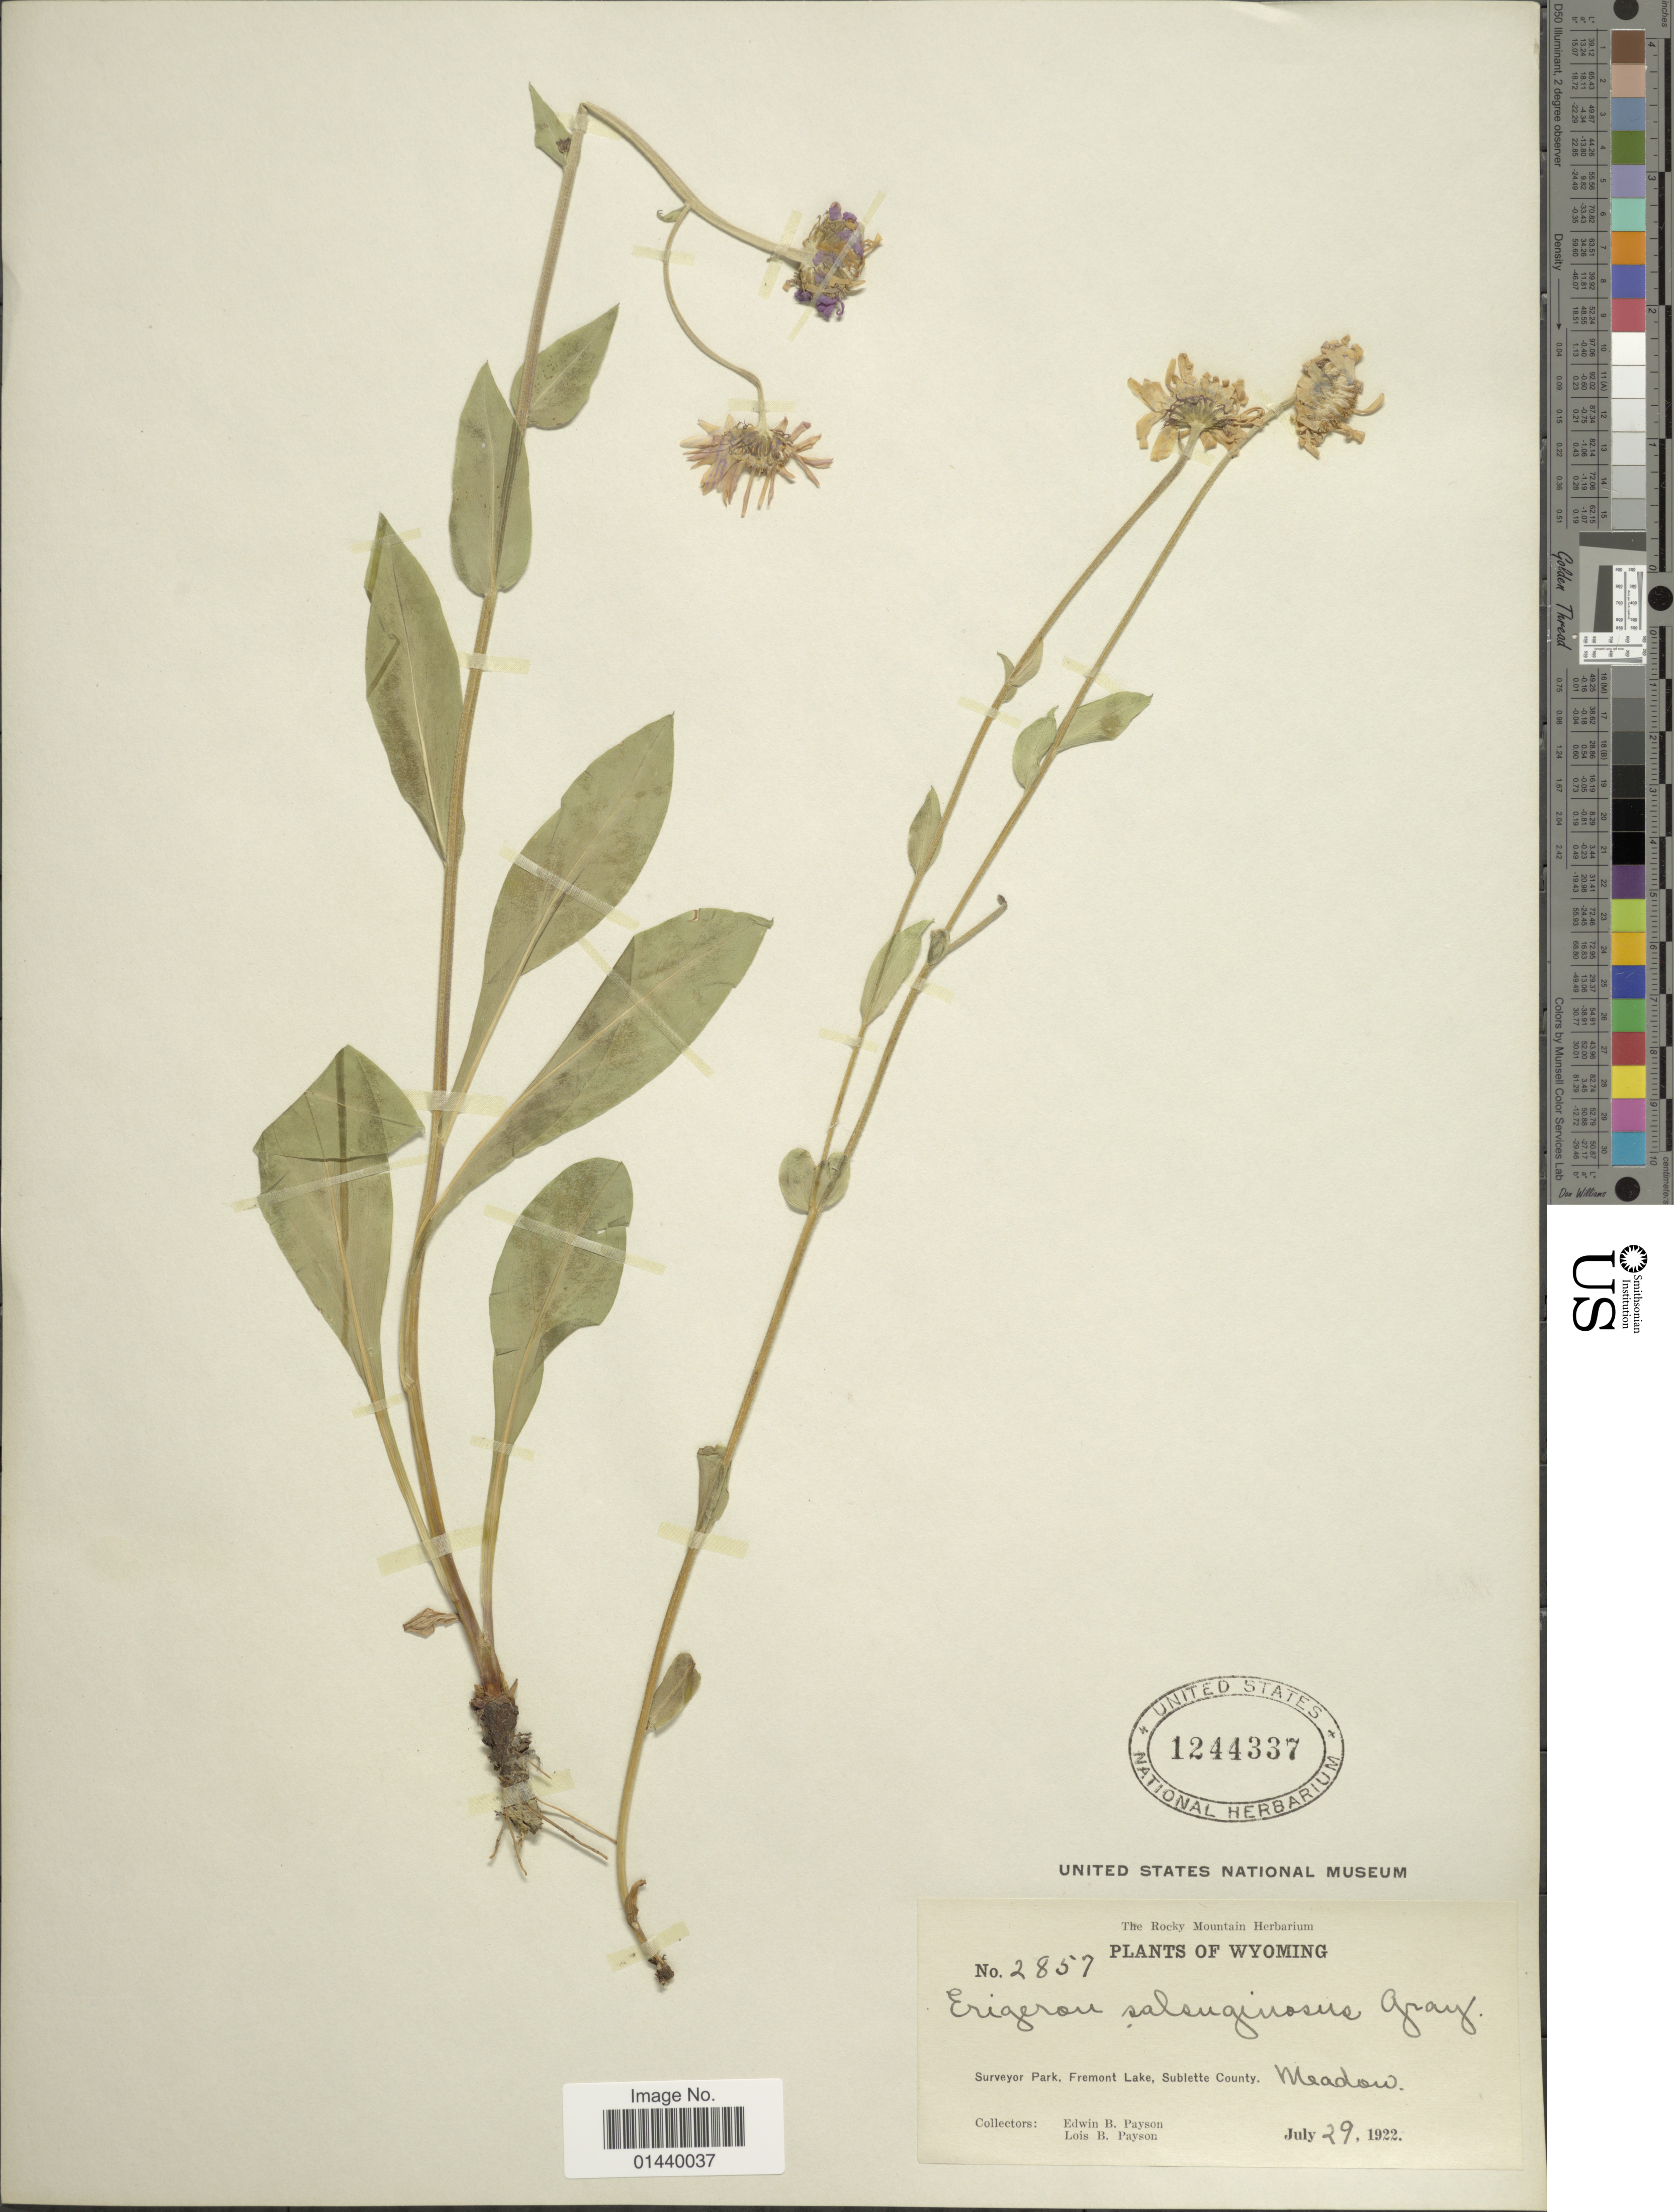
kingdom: Plantae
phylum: Tracheophyta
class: Magnoliopsida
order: Asterales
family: Asteraceae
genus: Erigeron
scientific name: Erigeron salsuginosus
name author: (Richardson ex R. Br.) A. Gray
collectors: E. B. Payson & L. Payson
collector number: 2857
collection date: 1922-07-29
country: United States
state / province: Wyoming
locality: Surveyor Park, Fremont Lake, Sublette County.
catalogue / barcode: US 1244337